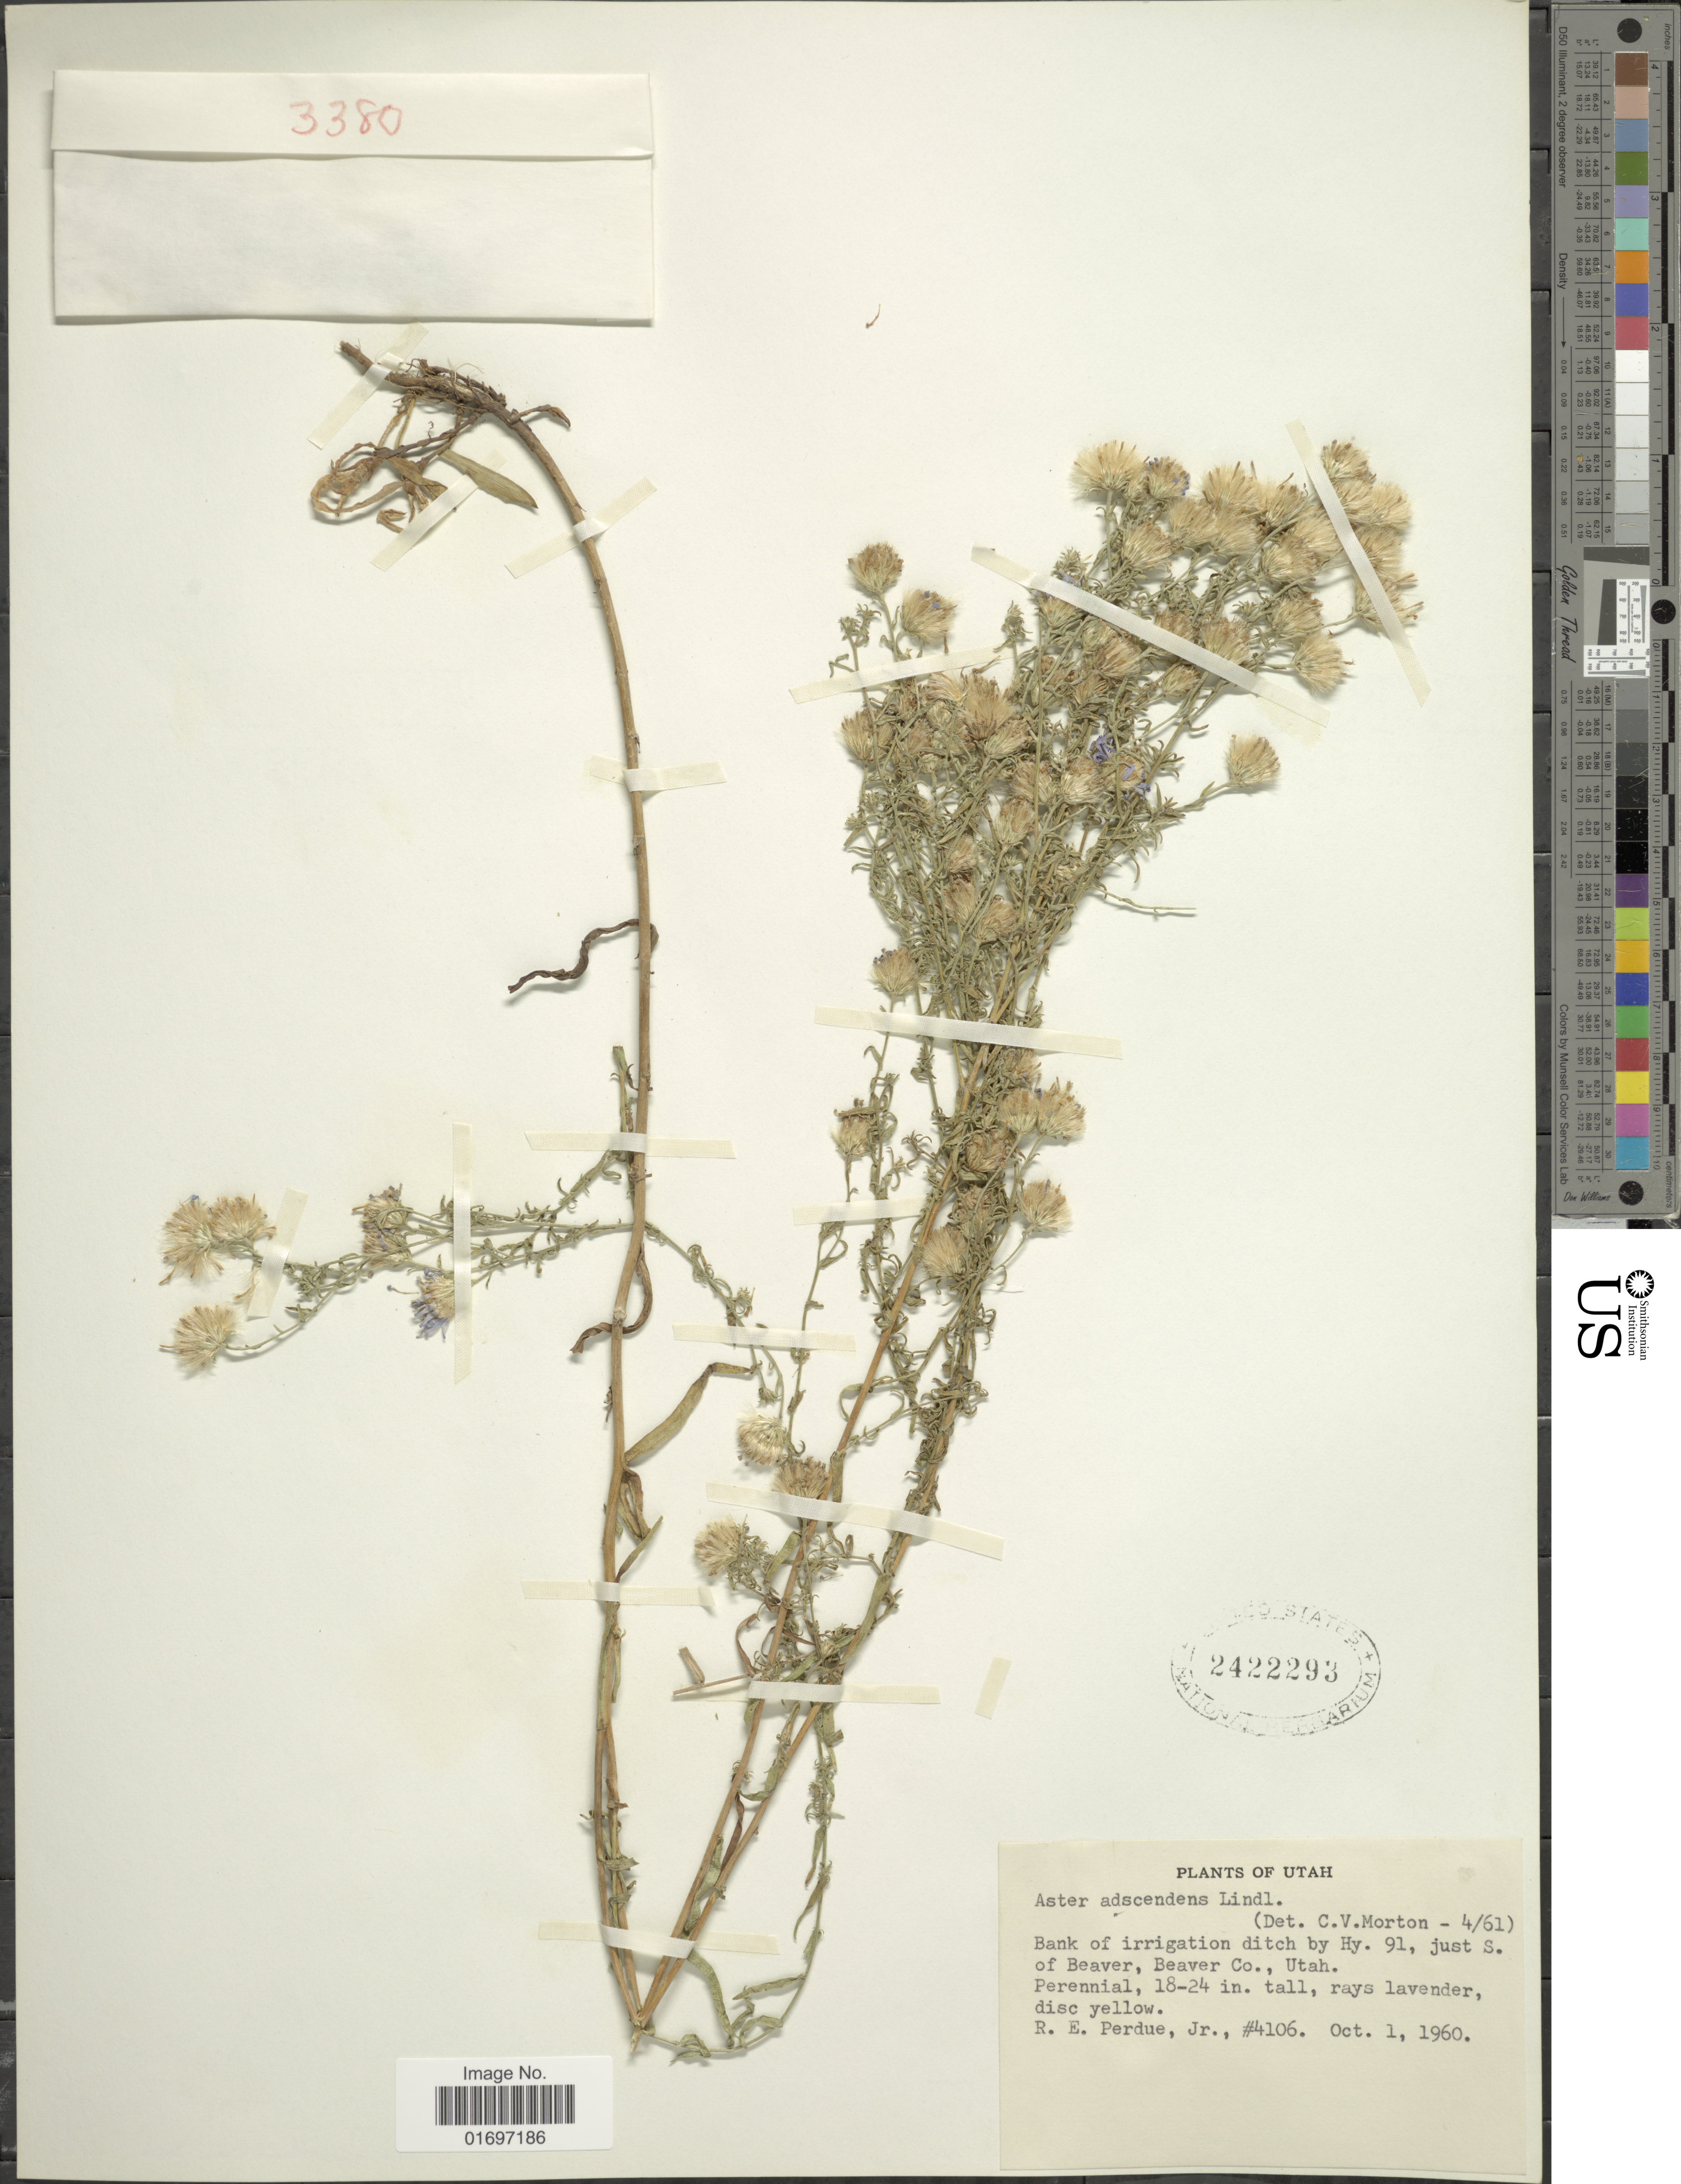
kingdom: Plantae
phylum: Tracheophyta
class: Magnoliopsida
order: Asterales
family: Asteraceae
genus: Symphyotrichum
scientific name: Symphyotrichum ascendens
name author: (Lindl.) G.L. Nesom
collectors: R. E. Perdue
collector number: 4106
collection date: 1960-10-01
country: United States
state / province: Utah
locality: Utah. Bank of irrigation ditch by Hy. 91, just S. of Beaver, Beaver Co., Utah.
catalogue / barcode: US 2422293